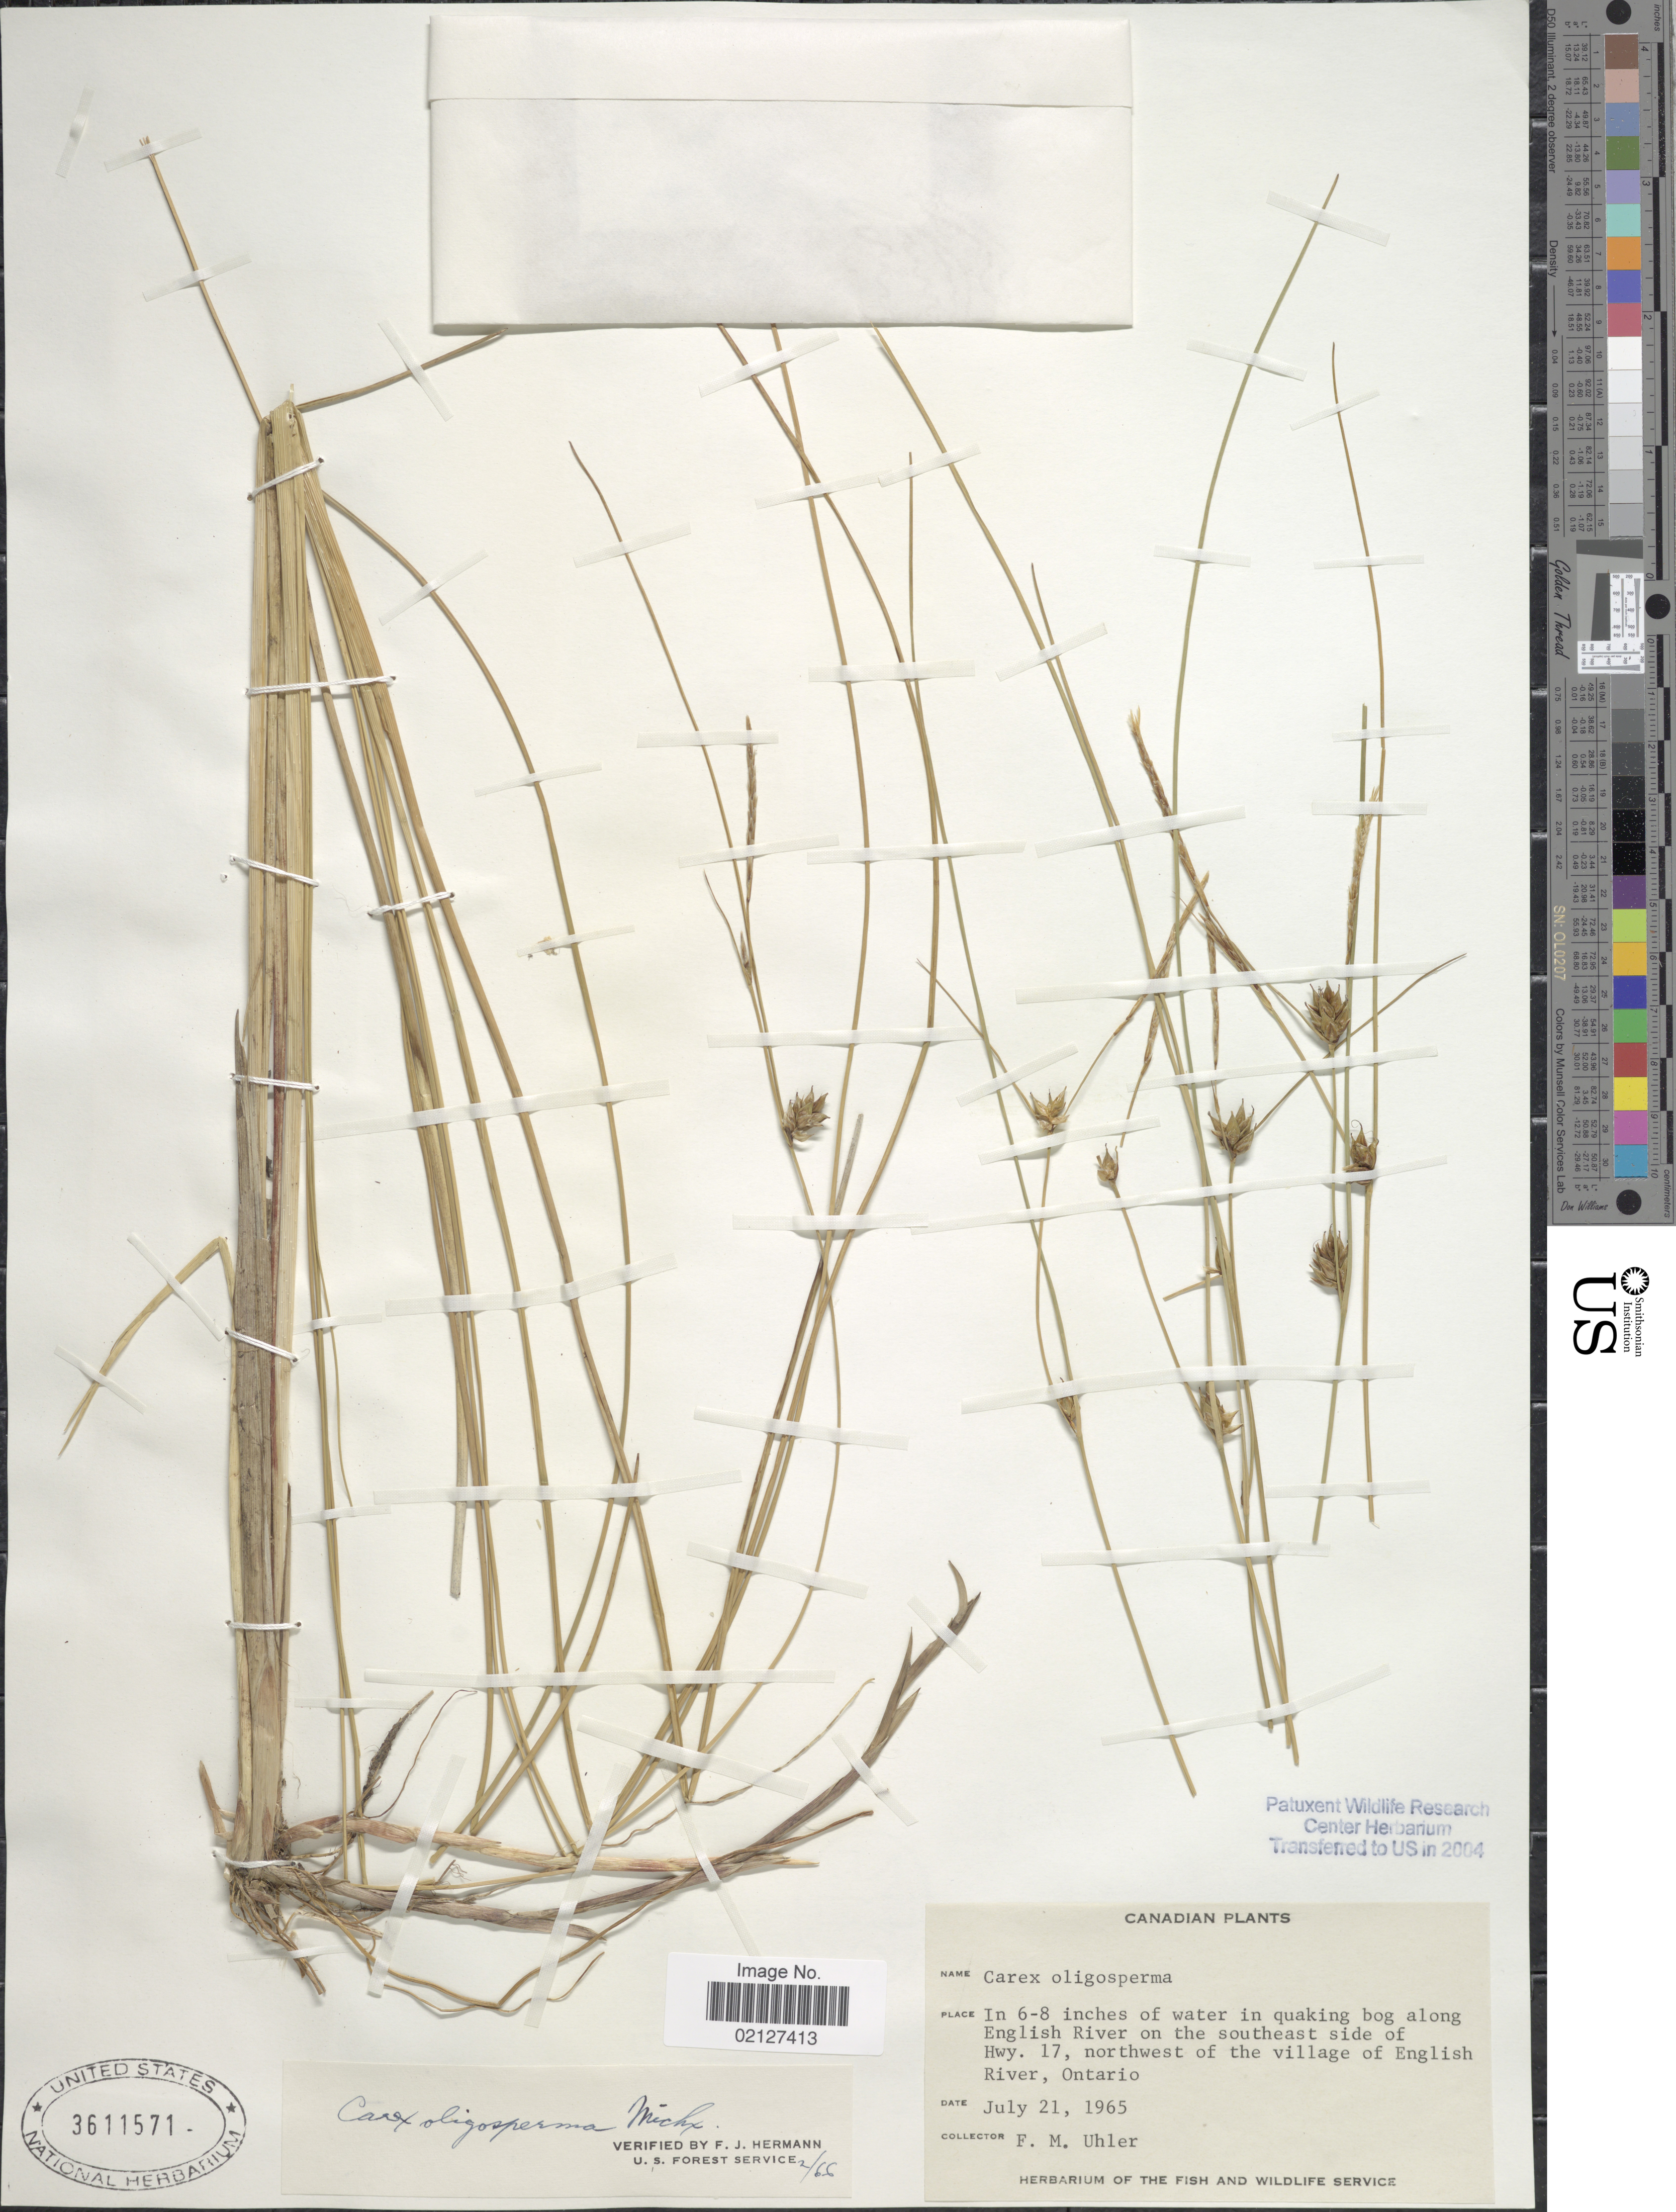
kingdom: Plantae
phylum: Tracheophyta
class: Liliopsida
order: Poales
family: Cyperaceae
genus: Carex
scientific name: Carex oligosperma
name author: Michx.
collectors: F. M. Uhler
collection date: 1965-07-21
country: Canada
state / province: Ontario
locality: In quaking bog along English River on the southeast side of Hwy. 17, northwest of the village of English River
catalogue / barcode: US 3611571